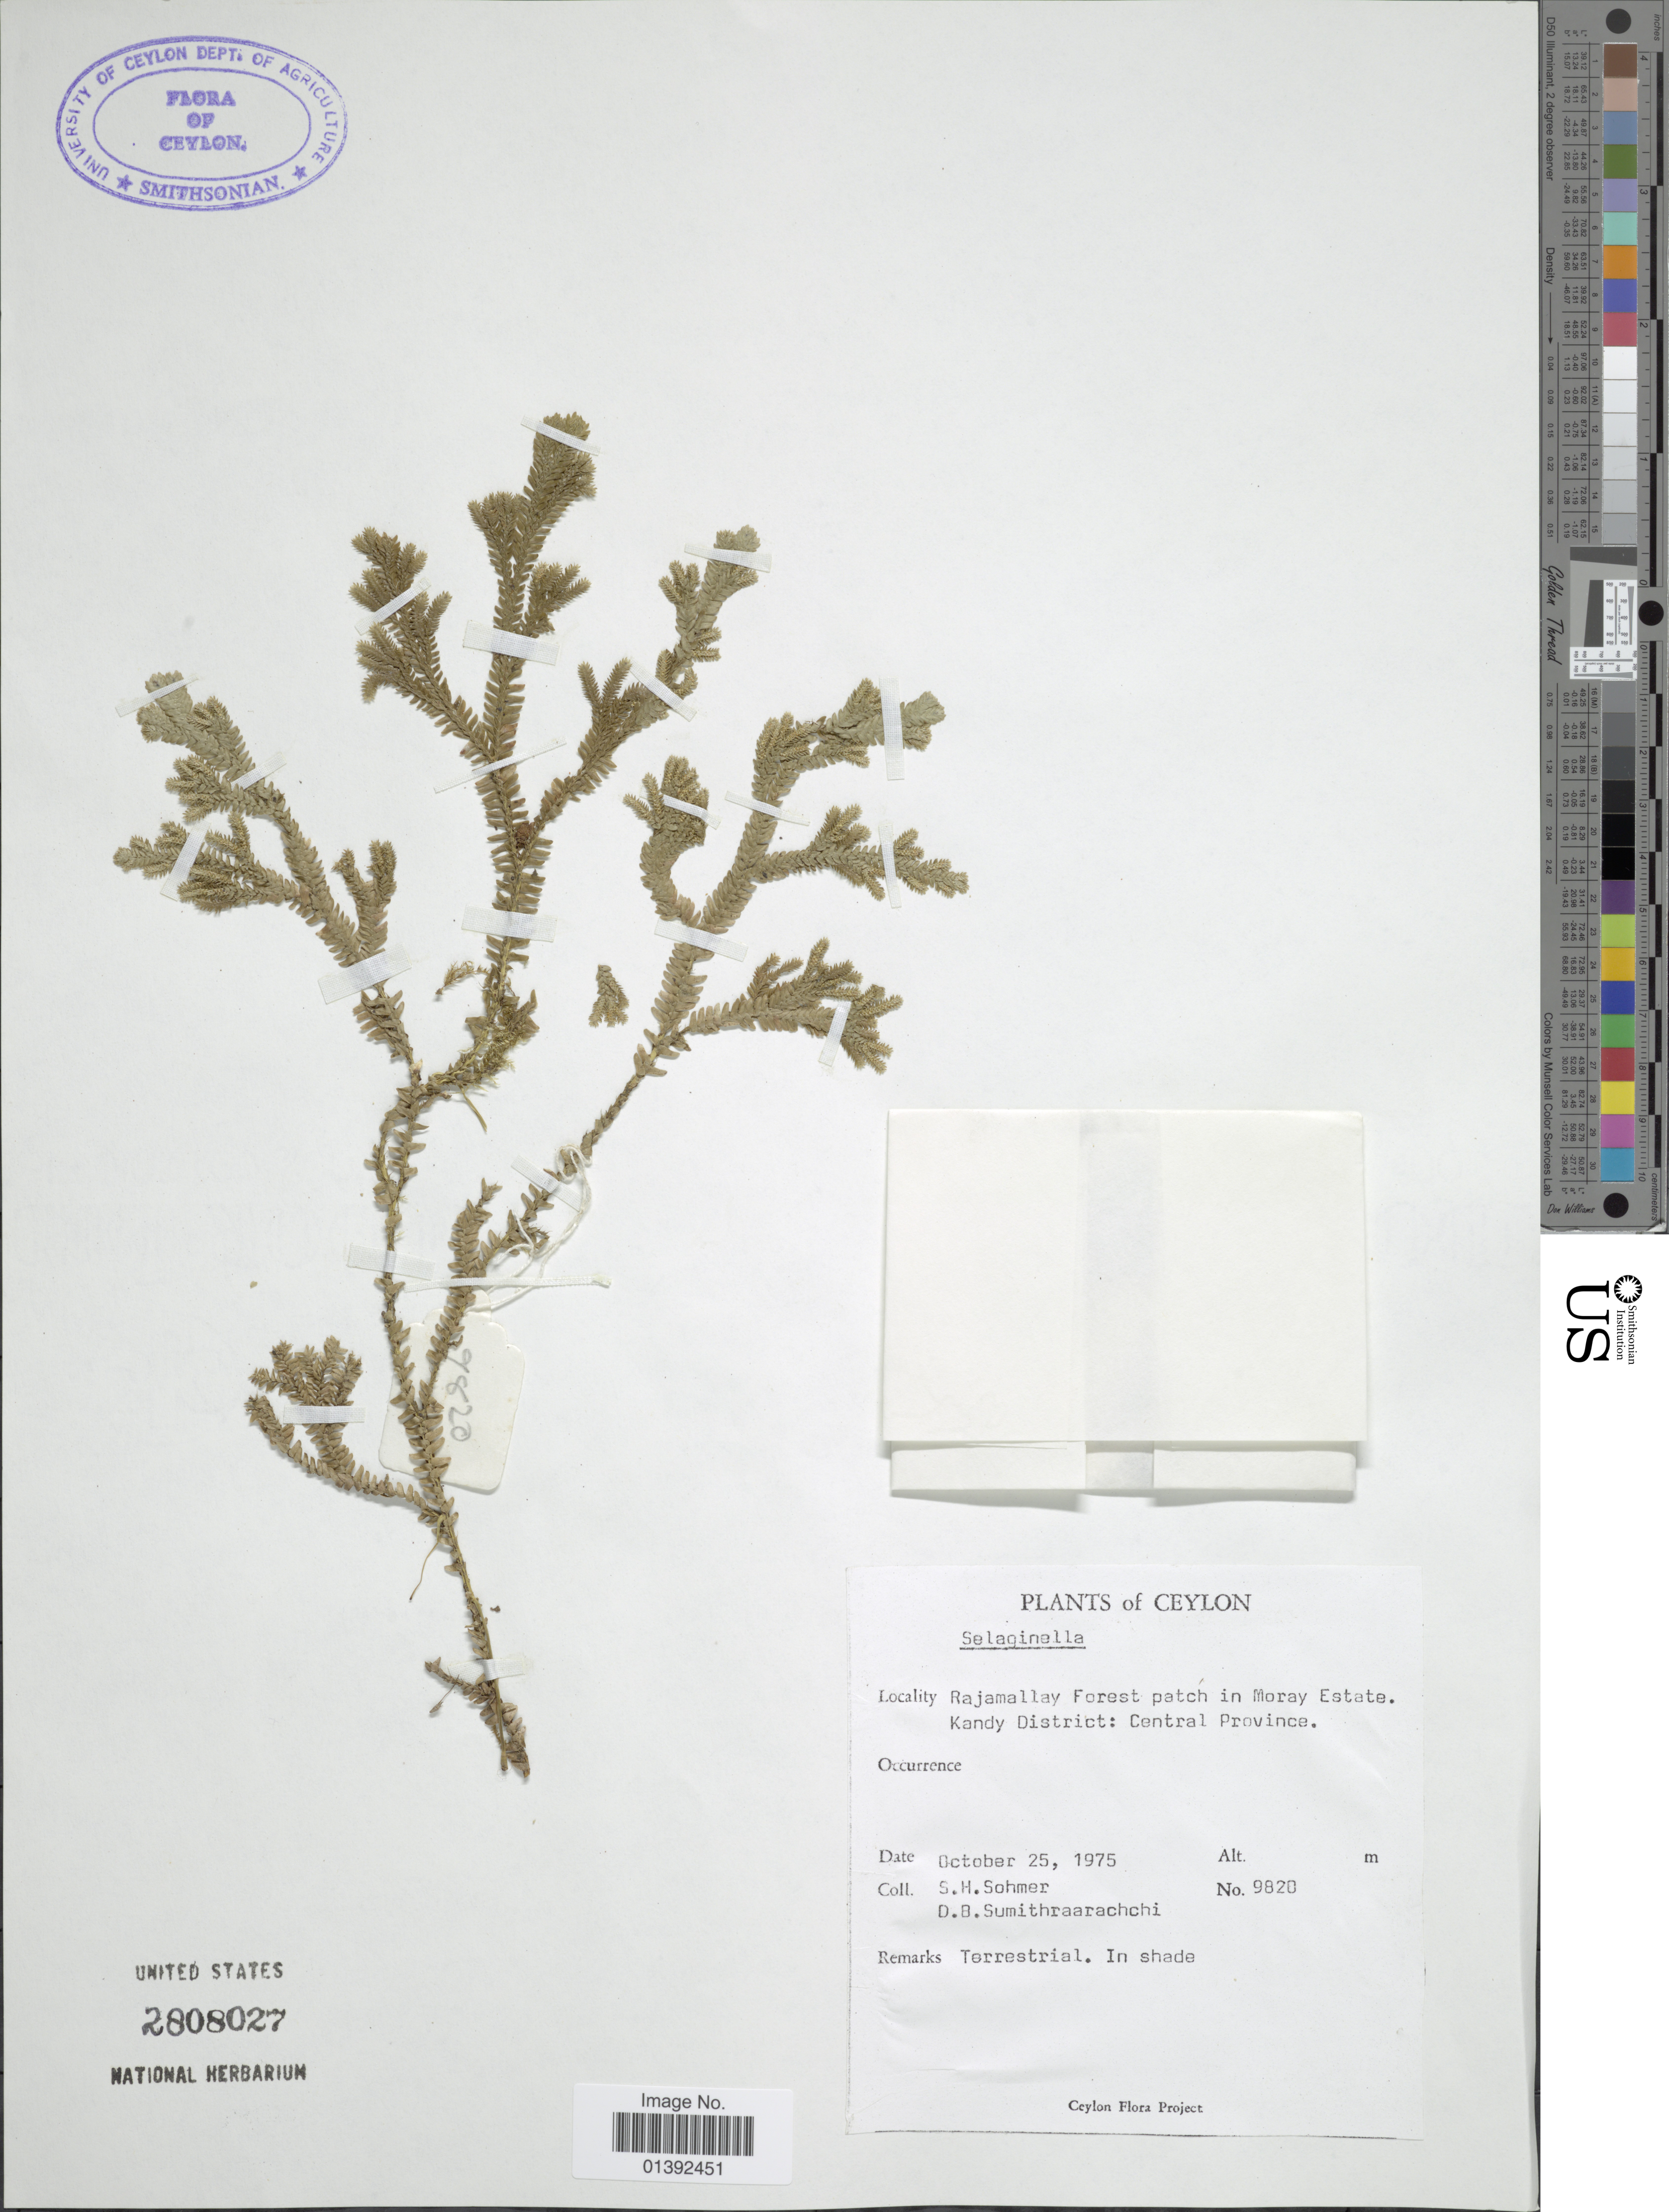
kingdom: Plantae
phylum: Tracheophyta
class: Lycopodiopsida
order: Selaginellales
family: Selaginellaceae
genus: Selaginella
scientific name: Selaginella sp.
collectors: S. H. Sohmer & D. B. Sumithraarachchi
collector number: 9820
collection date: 1975-10-25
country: Sri Lanka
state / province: Central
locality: Ceylon, Rajamallay forest patch in Moray Estate, Kandy District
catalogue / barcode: US 2808027